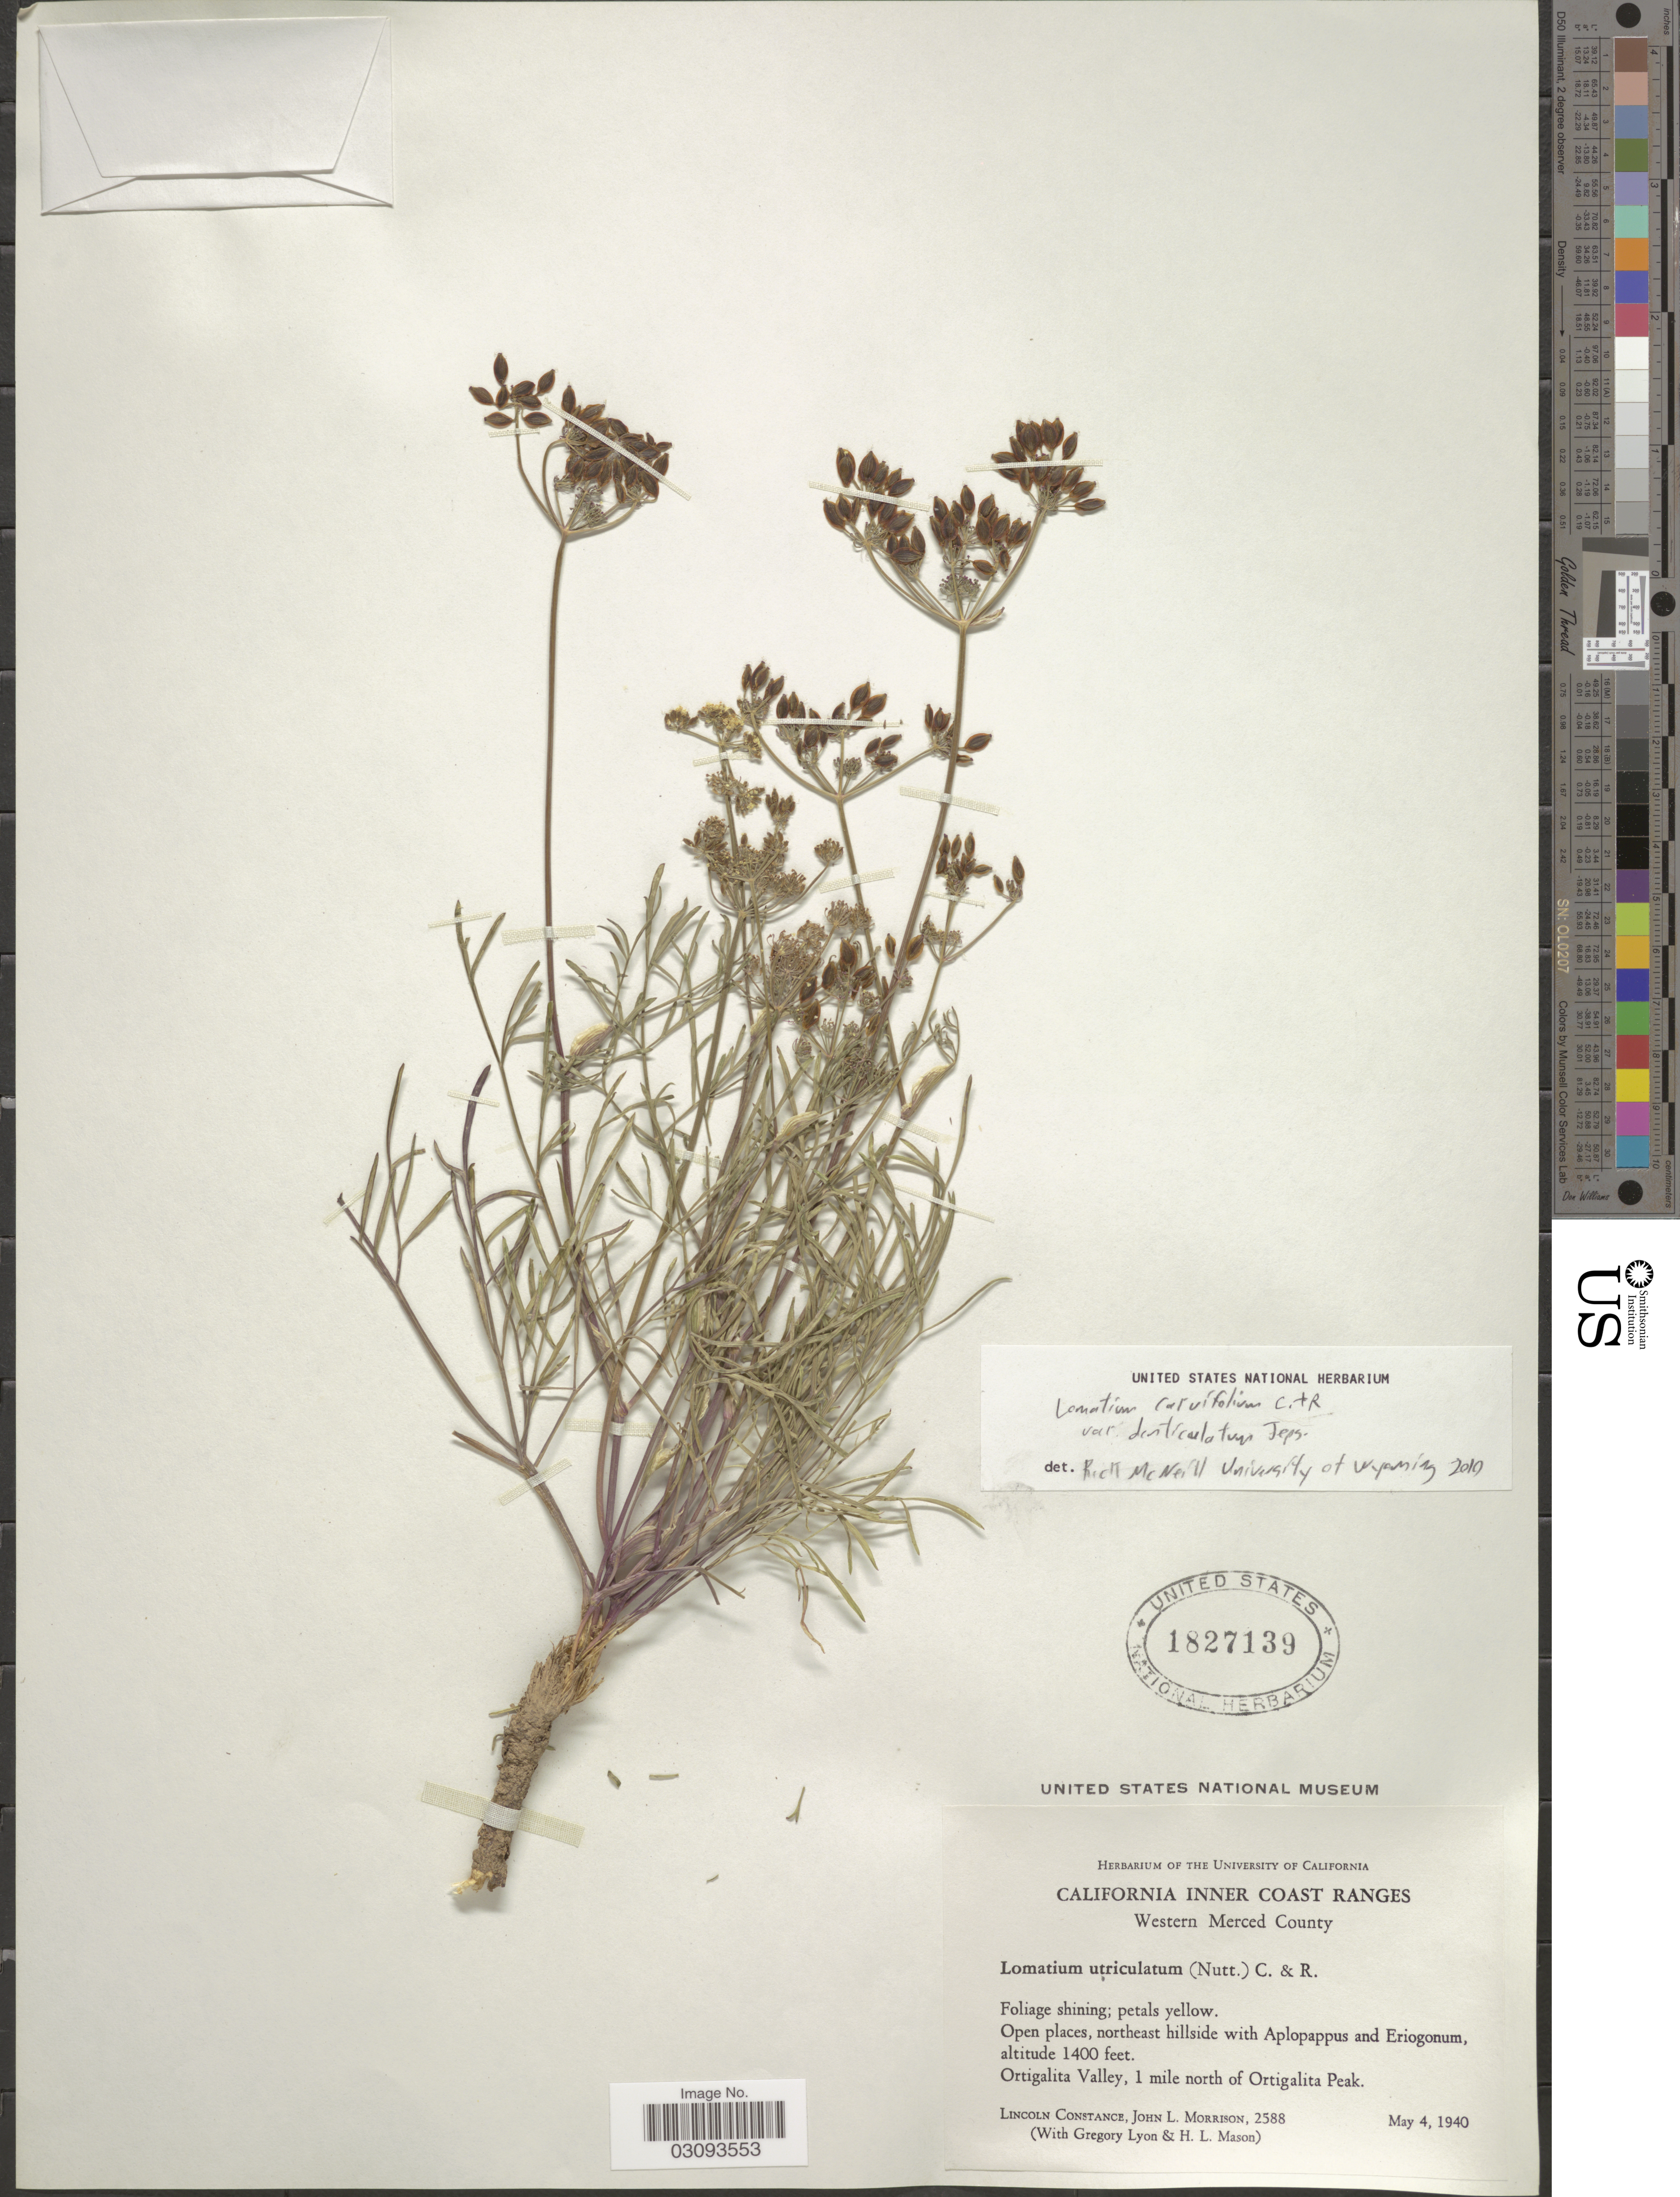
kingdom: Plantae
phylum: Tracheophyta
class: Magnoliopsida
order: Apiales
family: Apiaceae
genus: Lomatium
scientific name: Lomatium caruifolium var. denticulatum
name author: Jeps.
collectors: L. Constance, J. Morrison, G. Lyon & H. L. Mason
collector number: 2588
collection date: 1940-05-04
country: United States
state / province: California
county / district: Merced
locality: California Inner Coast Ranges. Western Merced County. Ortigalita Valley, 1 mile north of Ortigalita Peak.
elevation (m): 427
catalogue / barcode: US 1827139